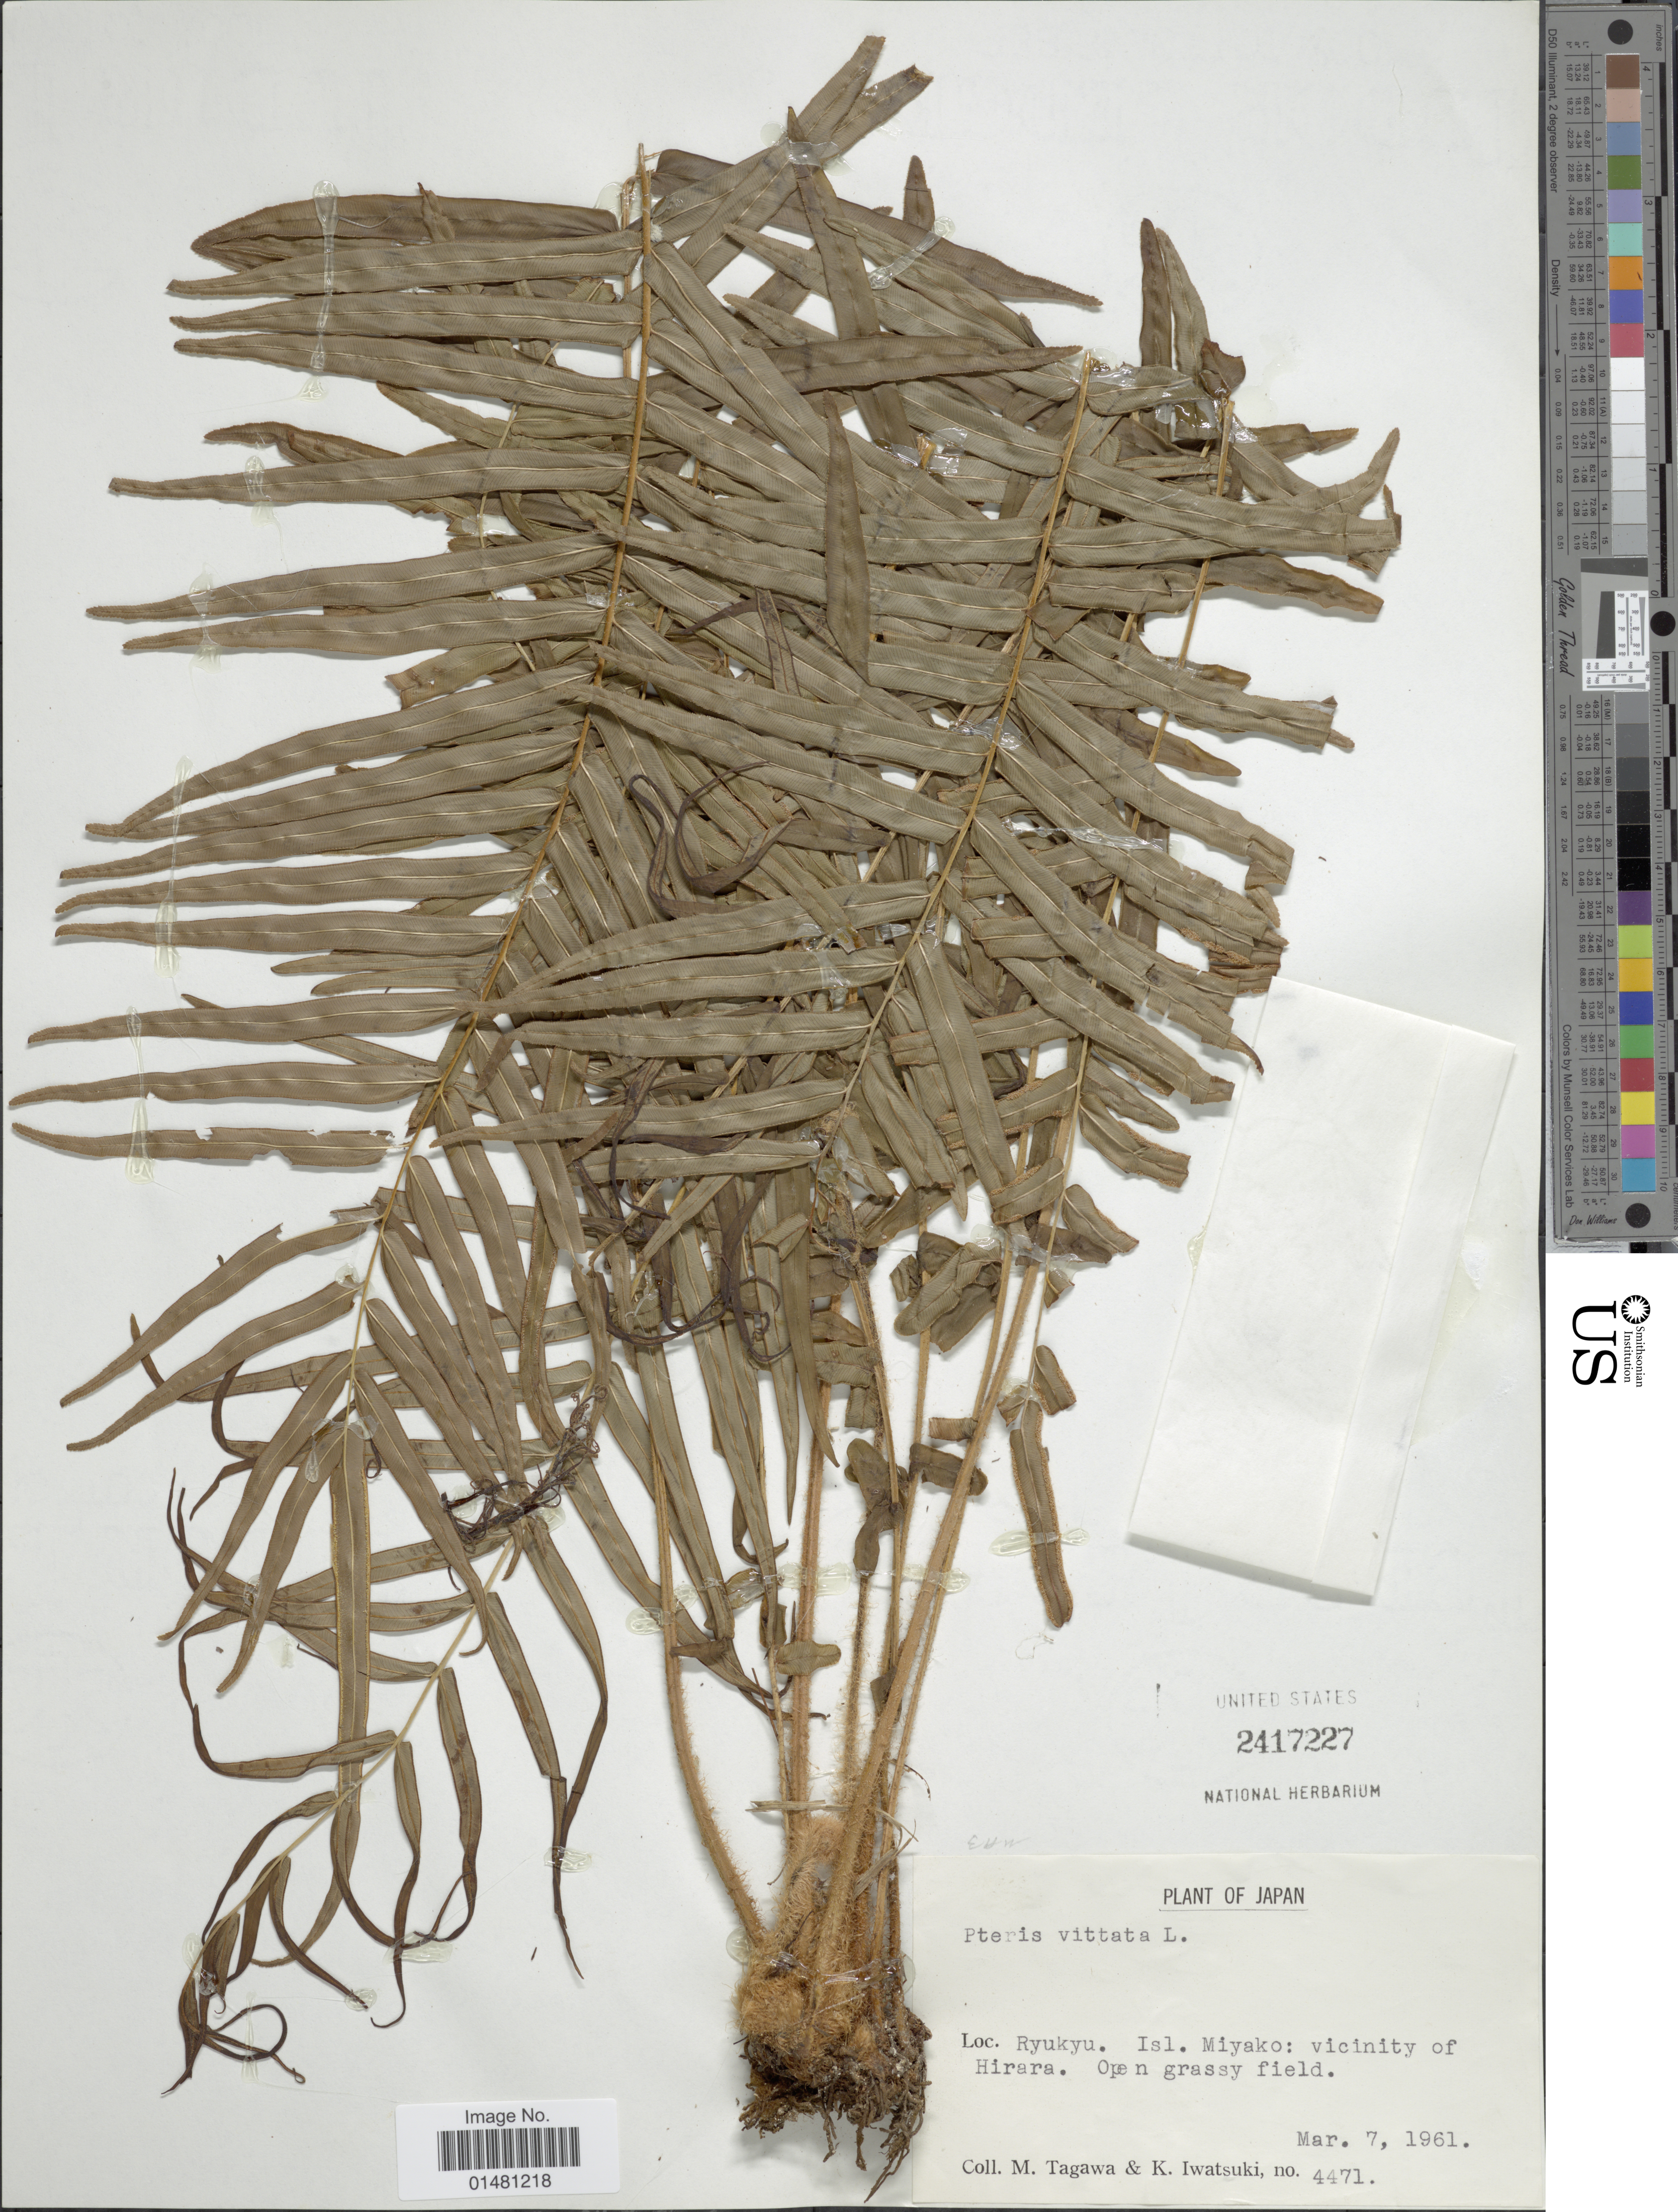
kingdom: Plantae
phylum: Tracheophyta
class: Polypodiopsida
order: Polypodiales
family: Pteridaceae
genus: Pteris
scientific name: Pteris vittata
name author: L.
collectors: M. Tagawa & K. Iwatsuki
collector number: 4471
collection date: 1961-03-07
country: Japan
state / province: Okinawa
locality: Ryukyu Isl. Miyako: vicinity of Hirara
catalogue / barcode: US 2417227